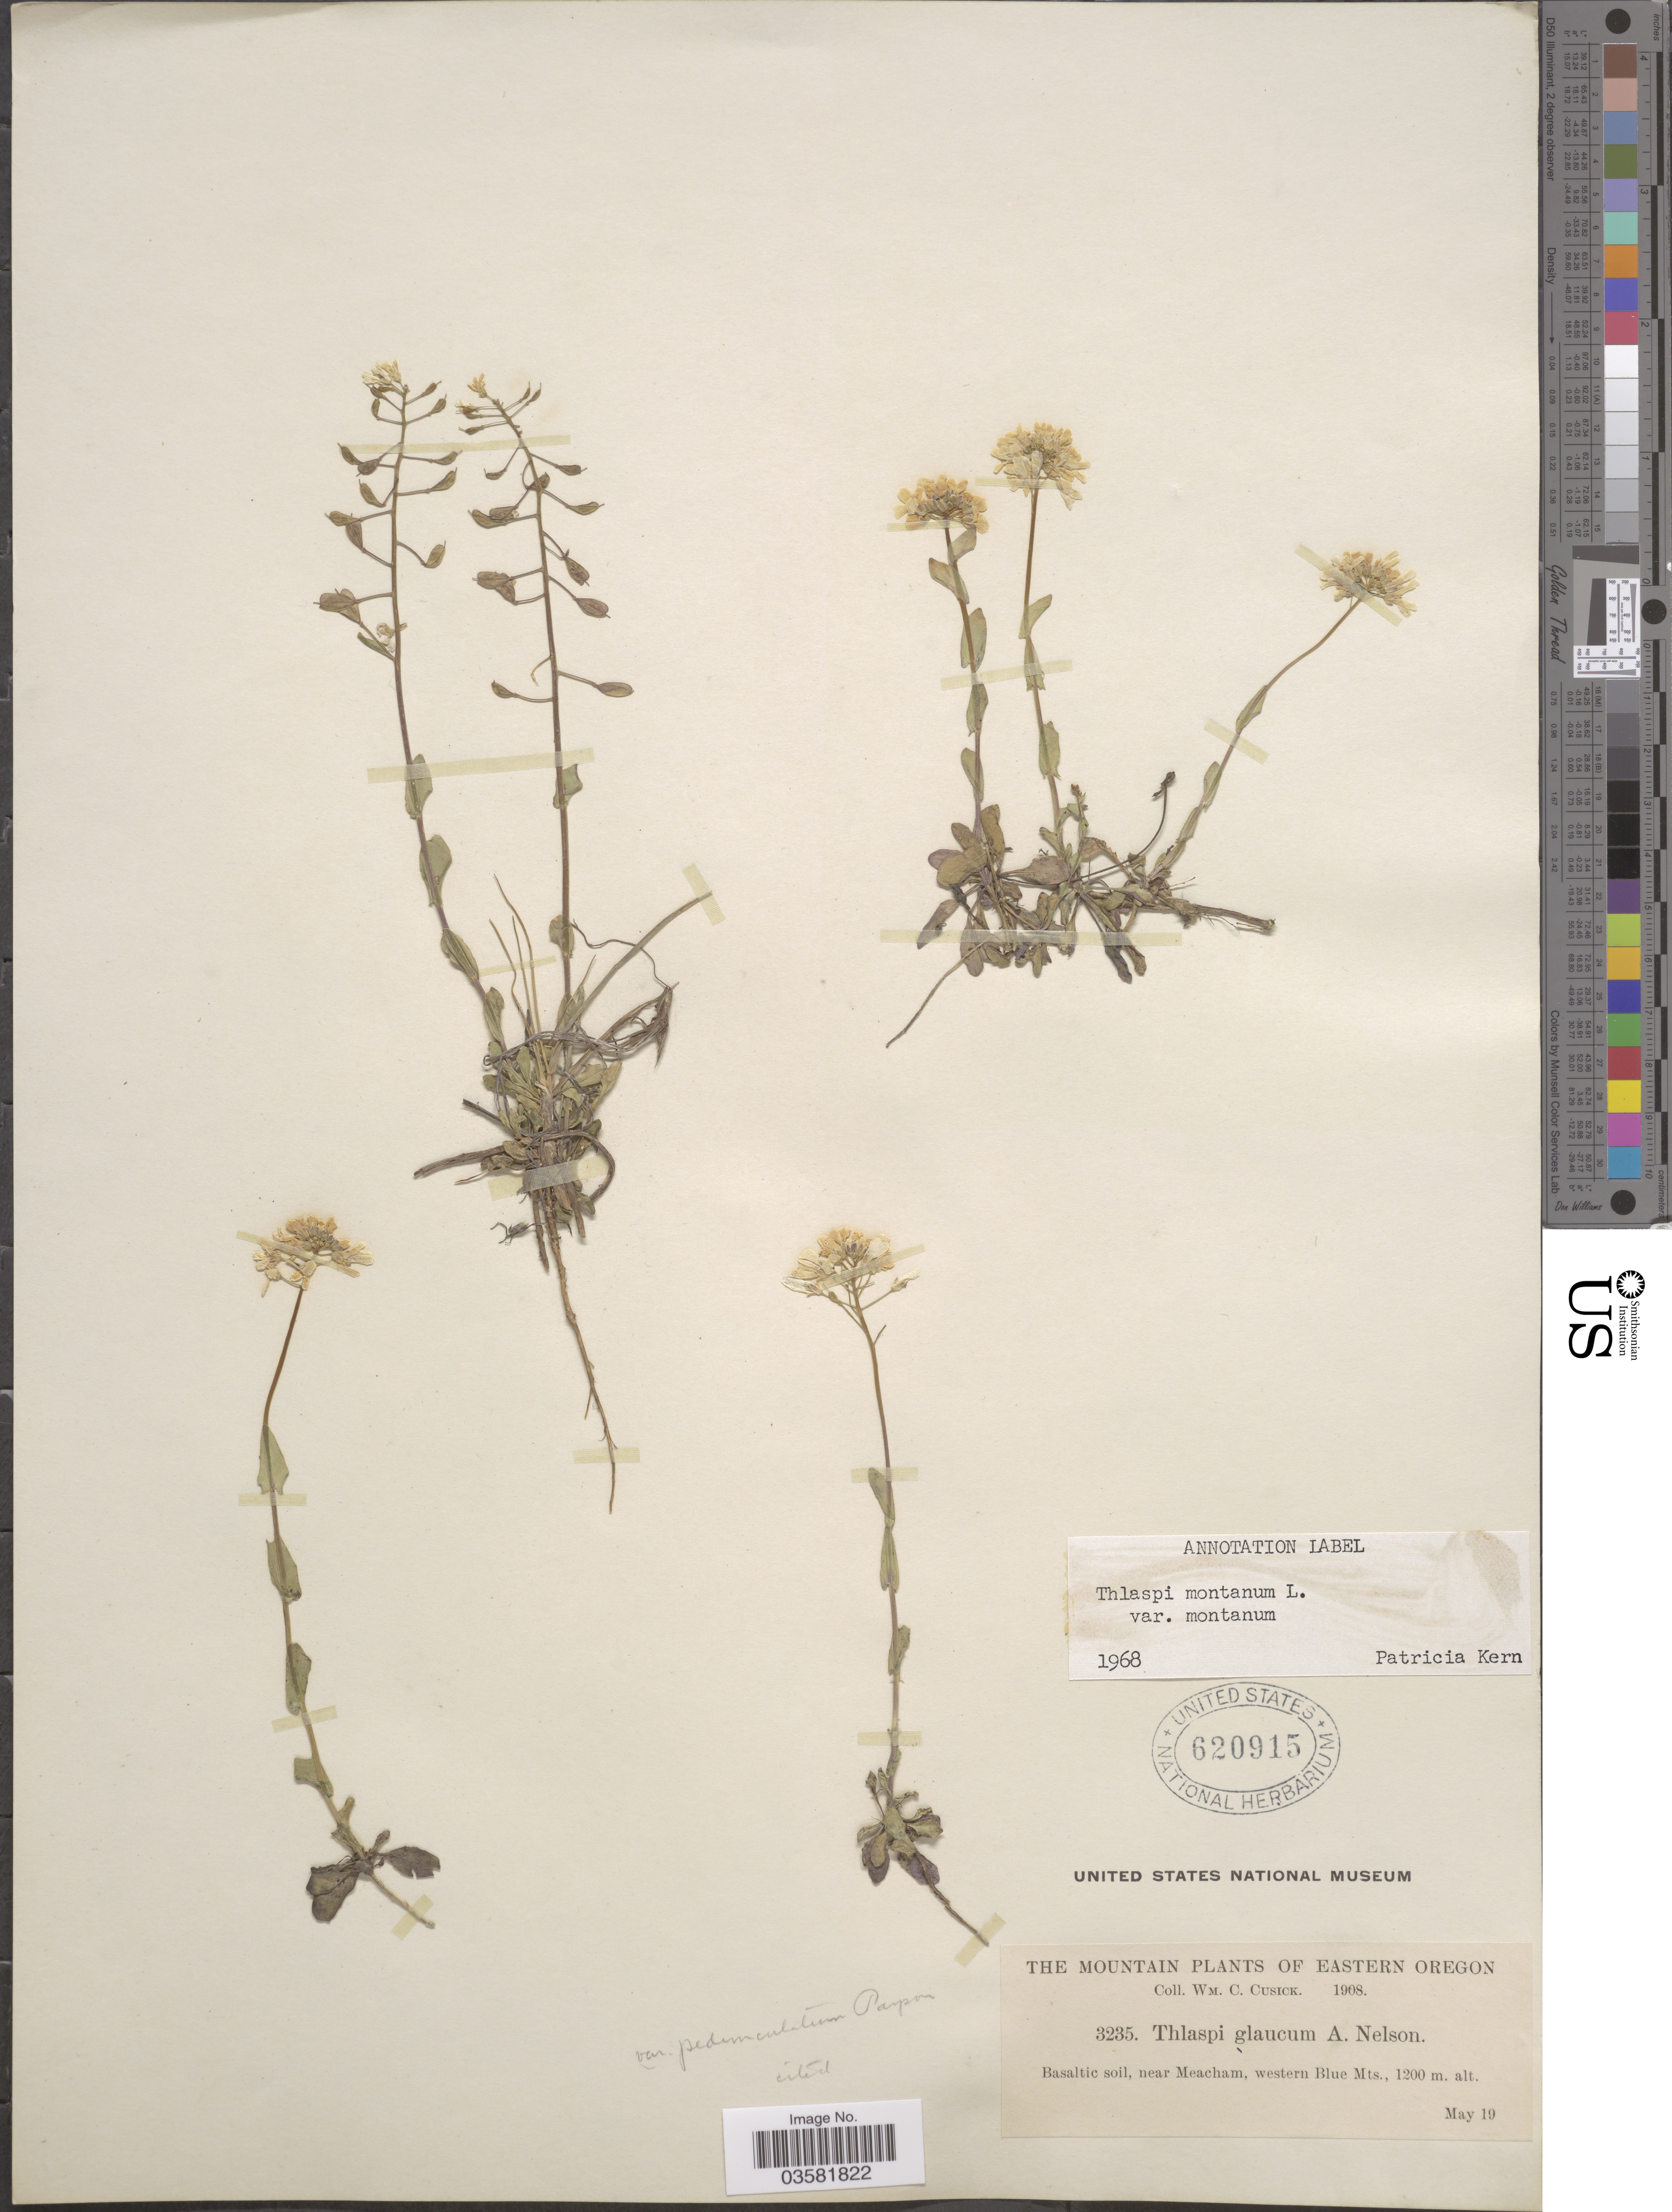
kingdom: Plantae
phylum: Tracheophyta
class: Magnoliopsida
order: Brassicales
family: Brassicaceae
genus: Thlaspi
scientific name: Thlaspi montanum var. montanum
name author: L.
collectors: W. C. Cusick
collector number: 3235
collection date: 1908-05-19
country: United States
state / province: Oregon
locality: The Mountain. Eastern Oregon. Basaltic soil, near Meacham, western Blue Mts.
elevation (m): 1200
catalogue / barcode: US 620915